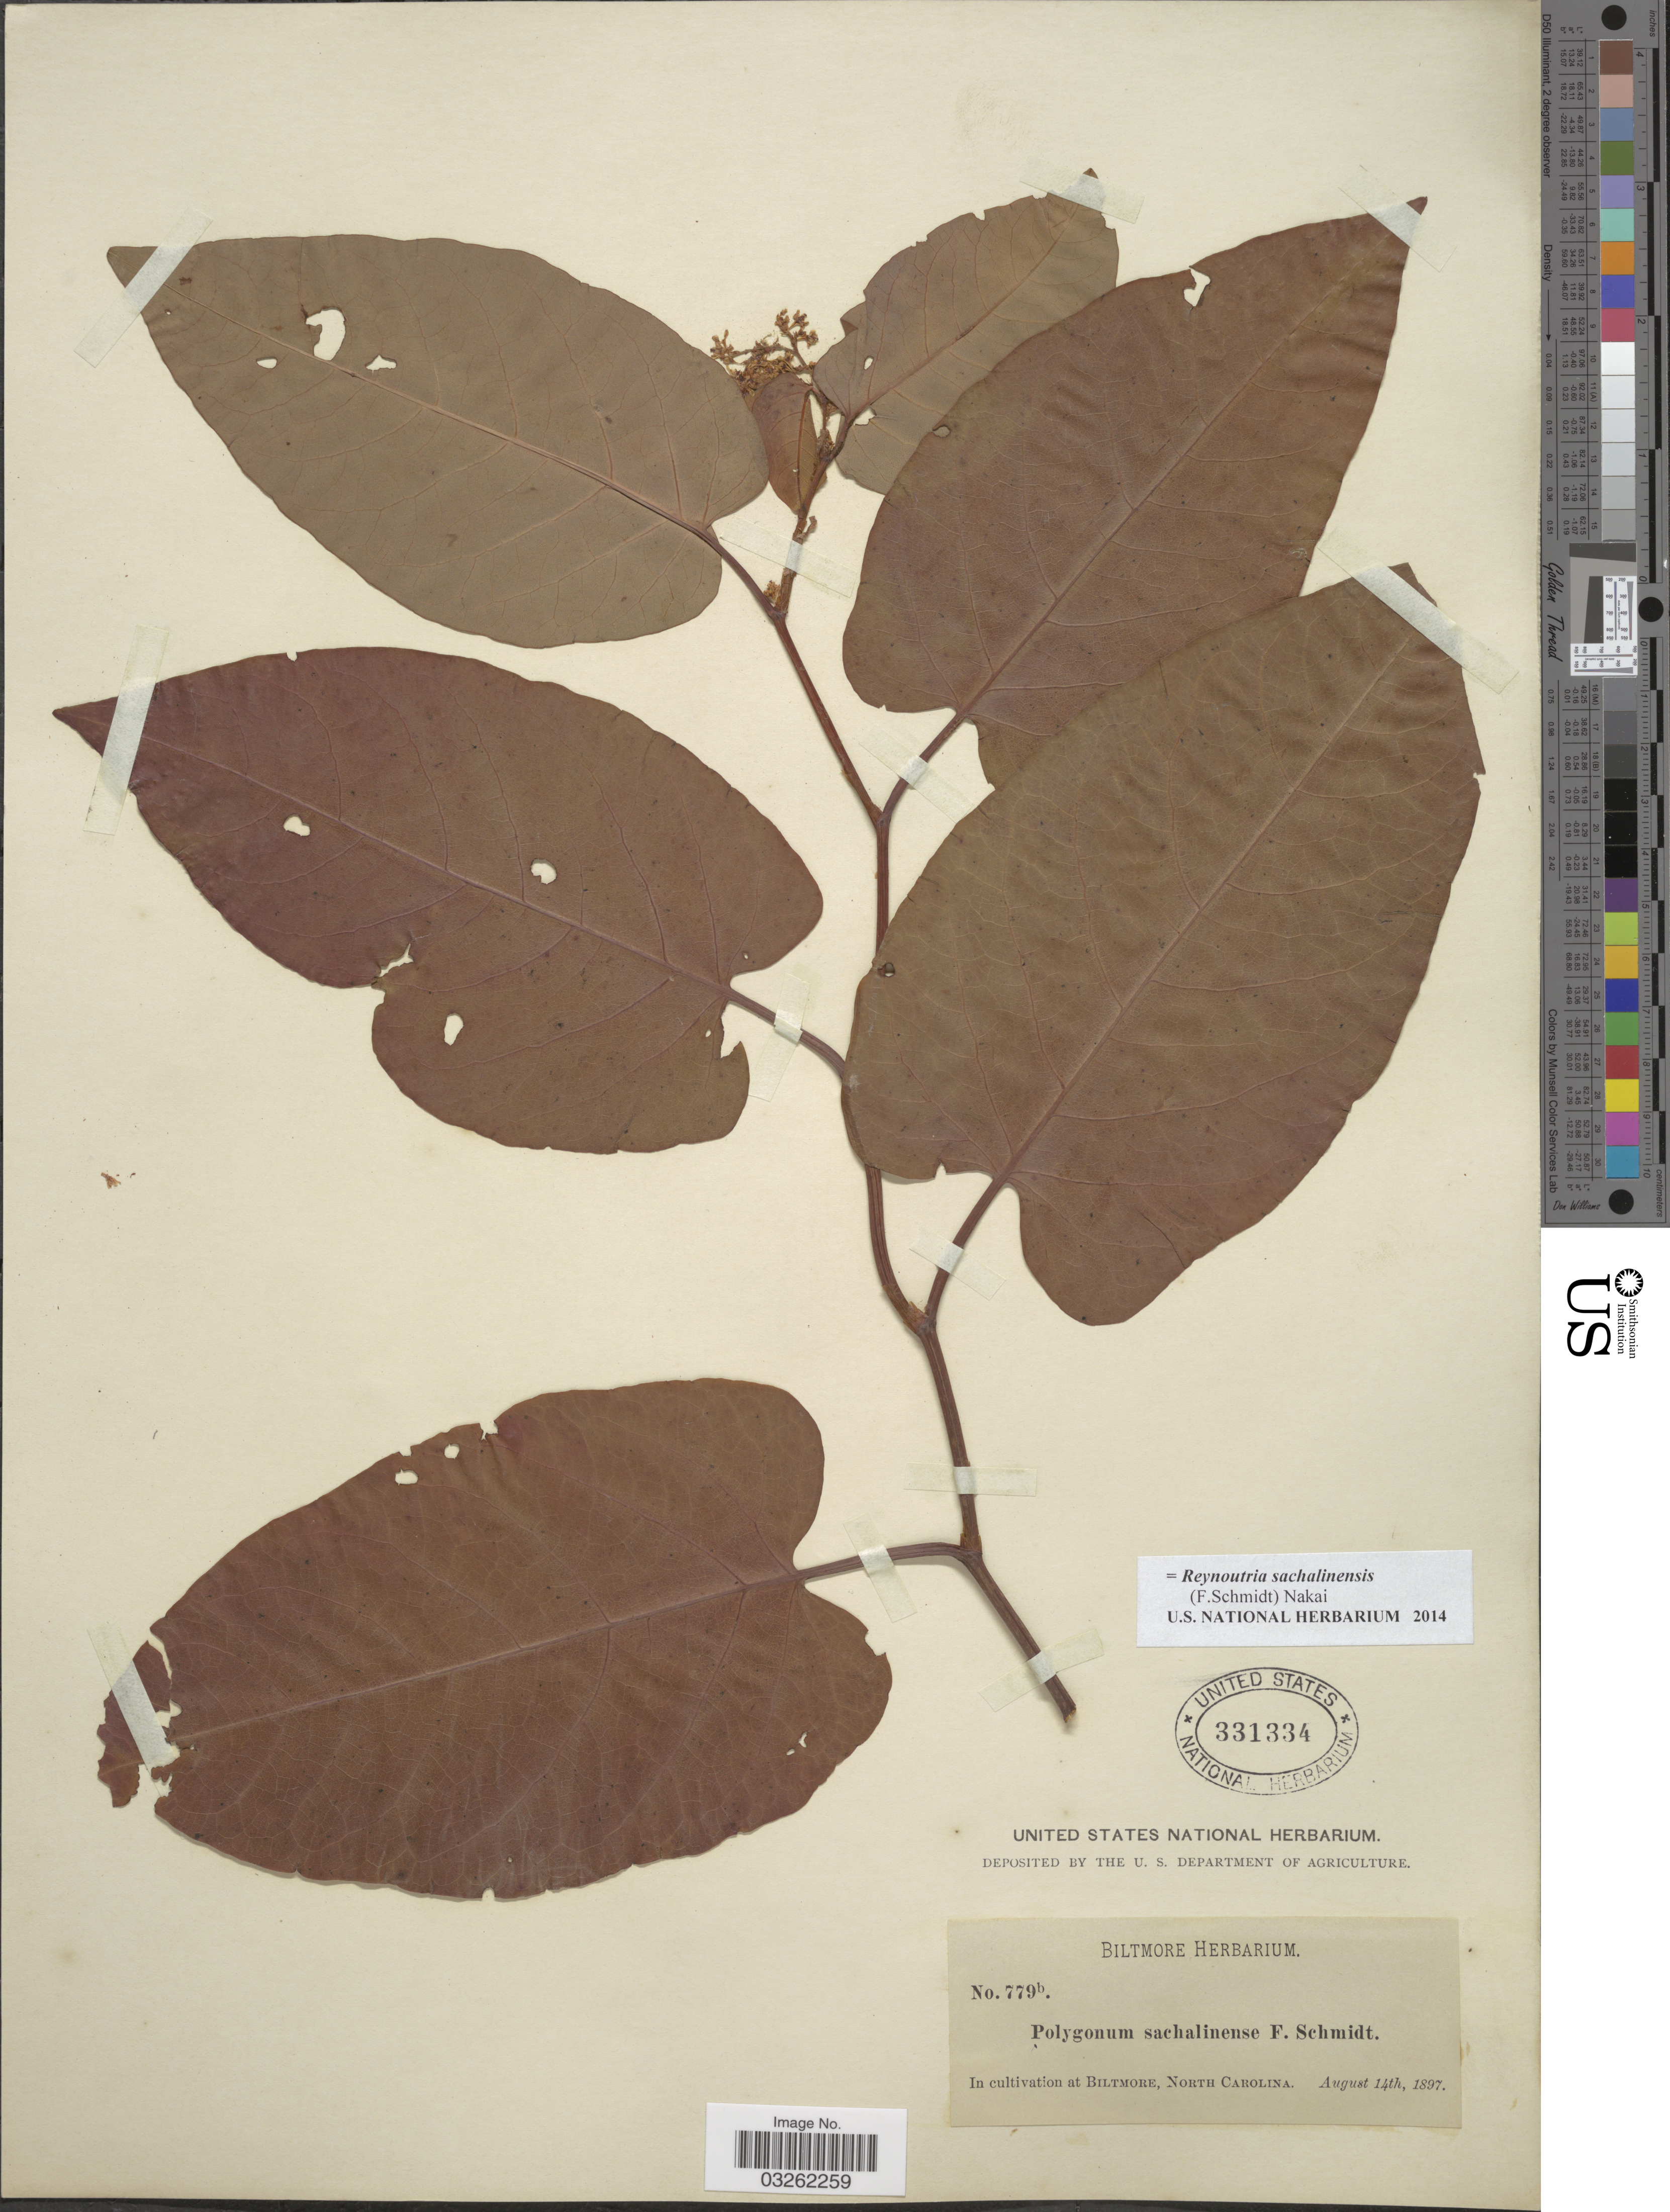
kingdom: Plantae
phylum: Tracheophyta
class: Magnoliopsida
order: Caryophyllales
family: Polygonaceae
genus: Reynoutria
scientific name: Reynoutria sachalinensis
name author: (F. Schmidt) Nakai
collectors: ex herb. Biltmore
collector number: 779b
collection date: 1897-08-14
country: United States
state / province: North Carolina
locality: In cultivation at Biltmore.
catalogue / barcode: US 331334